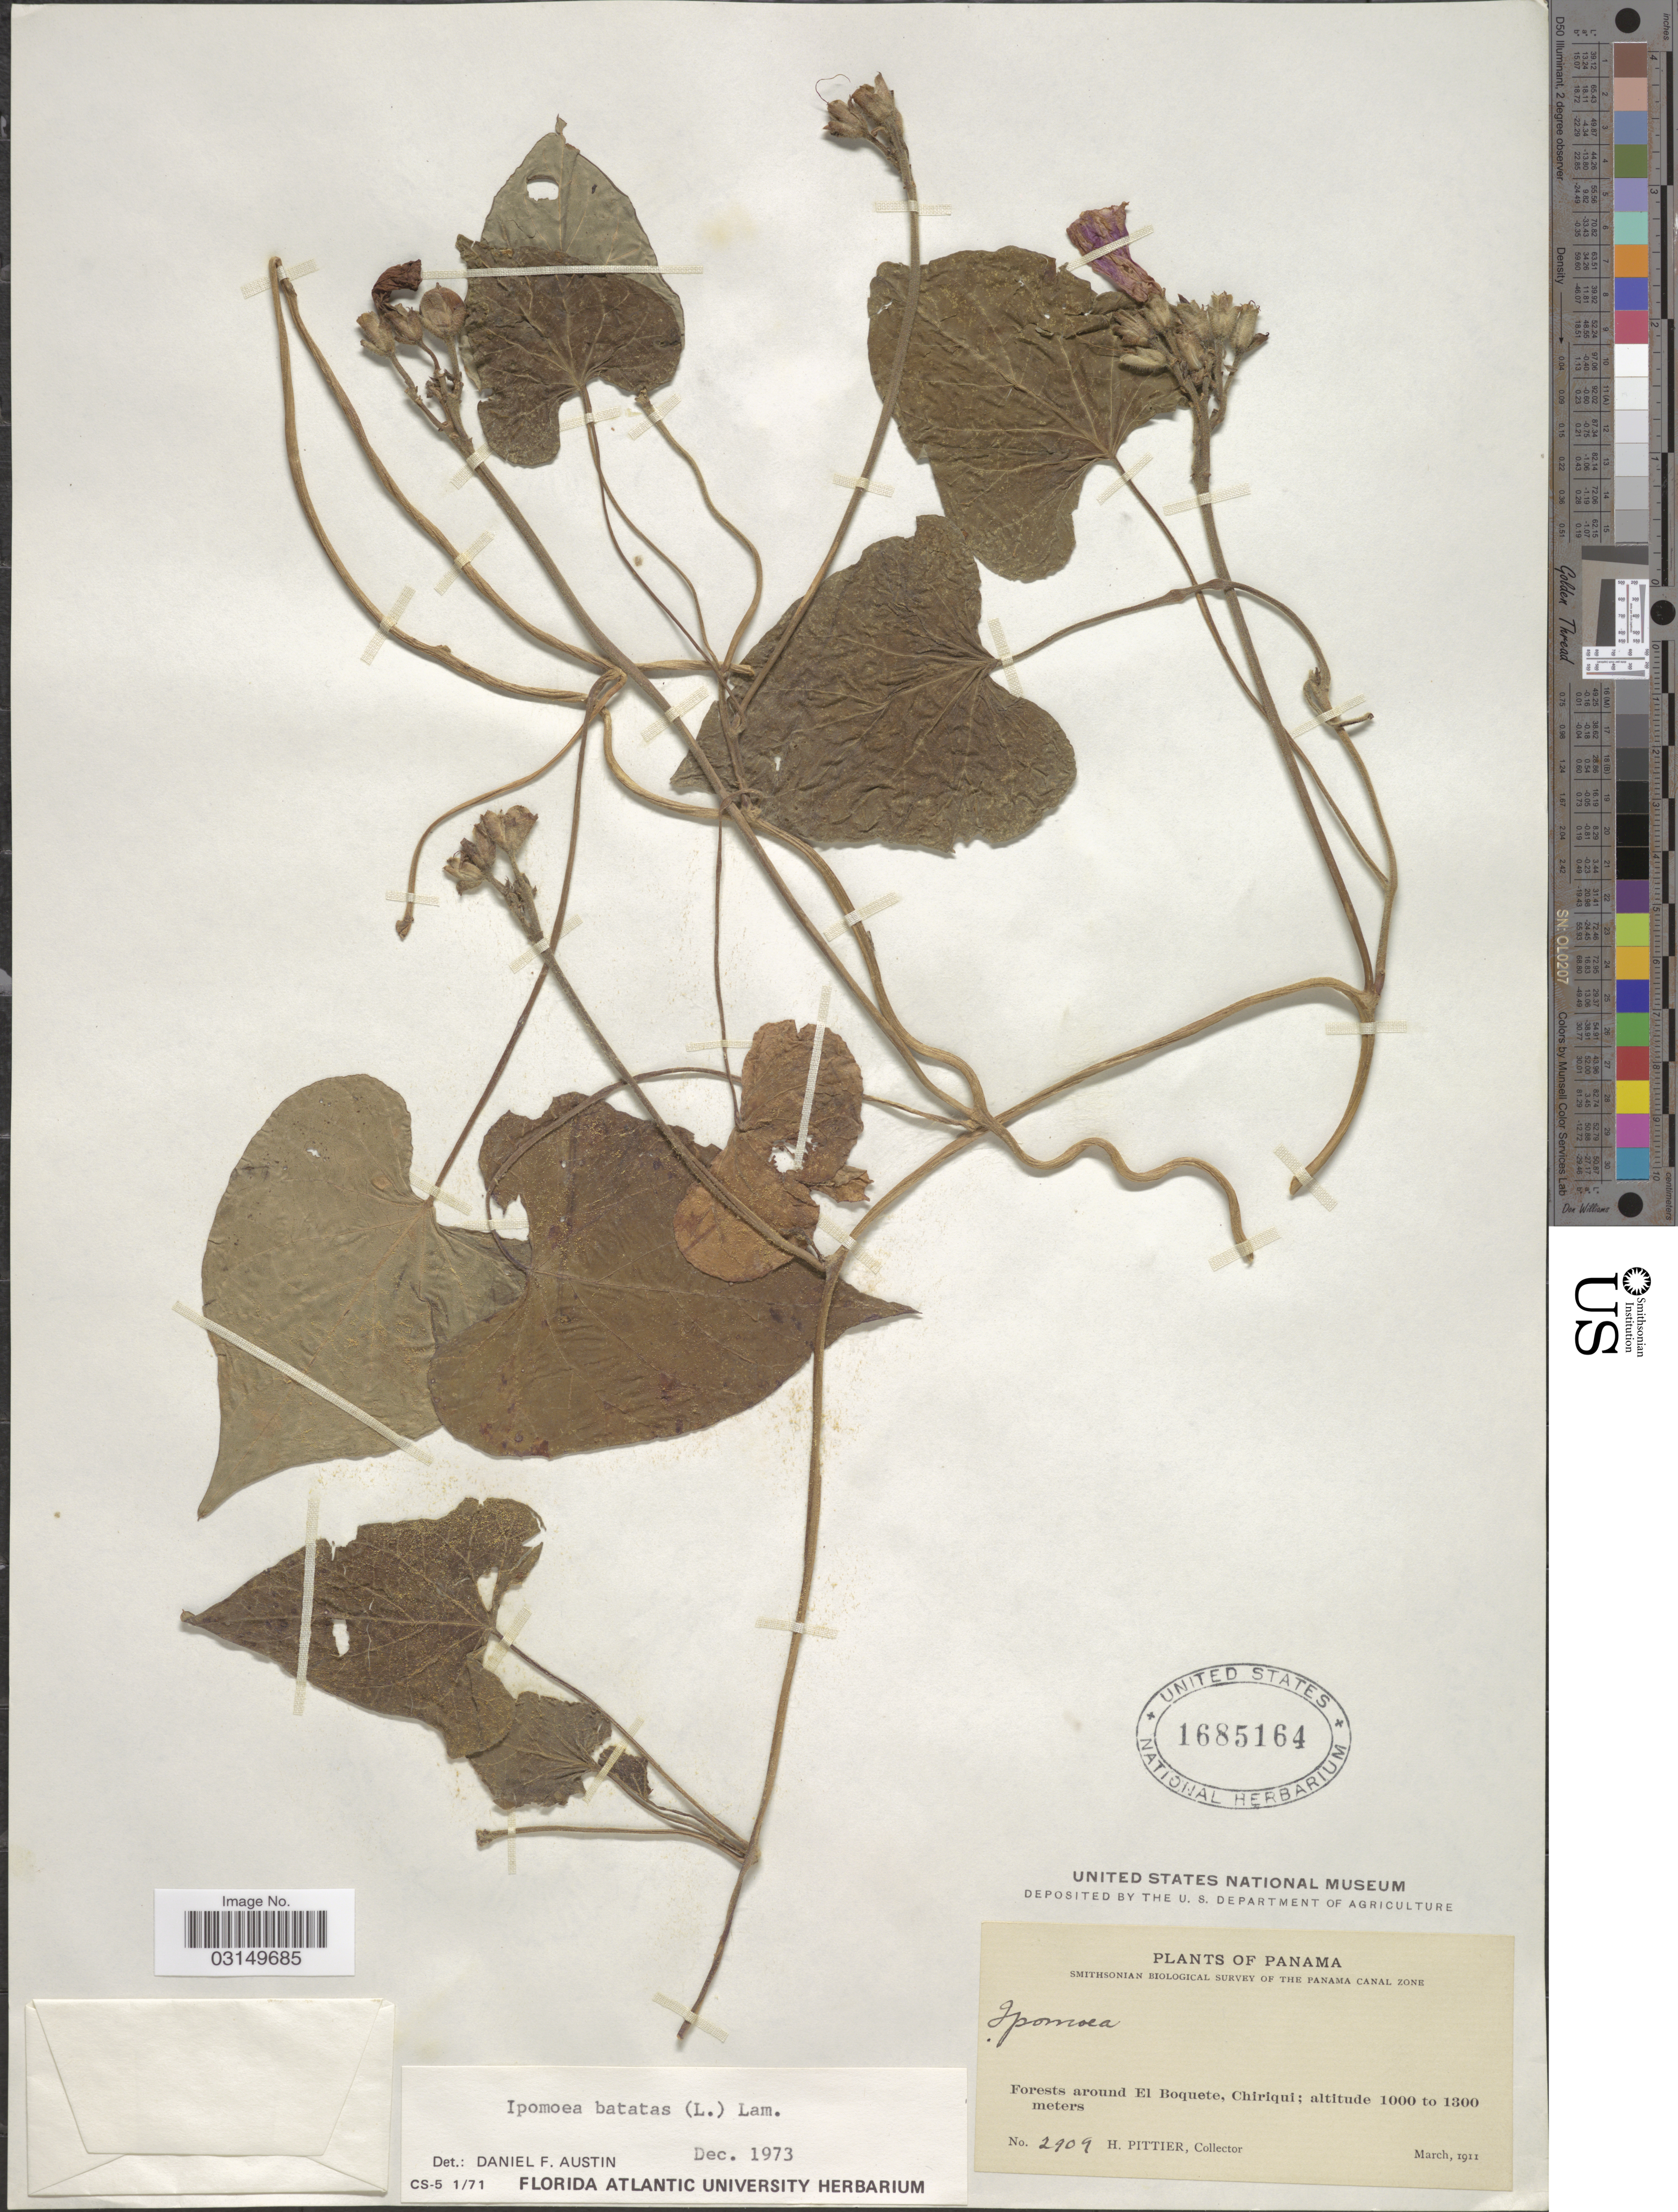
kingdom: Plantae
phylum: Tracheophyta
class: Magnoliopsida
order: Solanales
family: Convolvulaceae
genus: Ipomoea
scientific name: Ipomoea batatas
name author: (L.) Lam.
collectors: H. F. Pittier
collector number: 2909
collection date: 1911-03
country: Panama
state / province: Chiriqui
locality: Forests aroung El Boquete.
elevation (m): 1000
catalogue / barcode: US 1685164